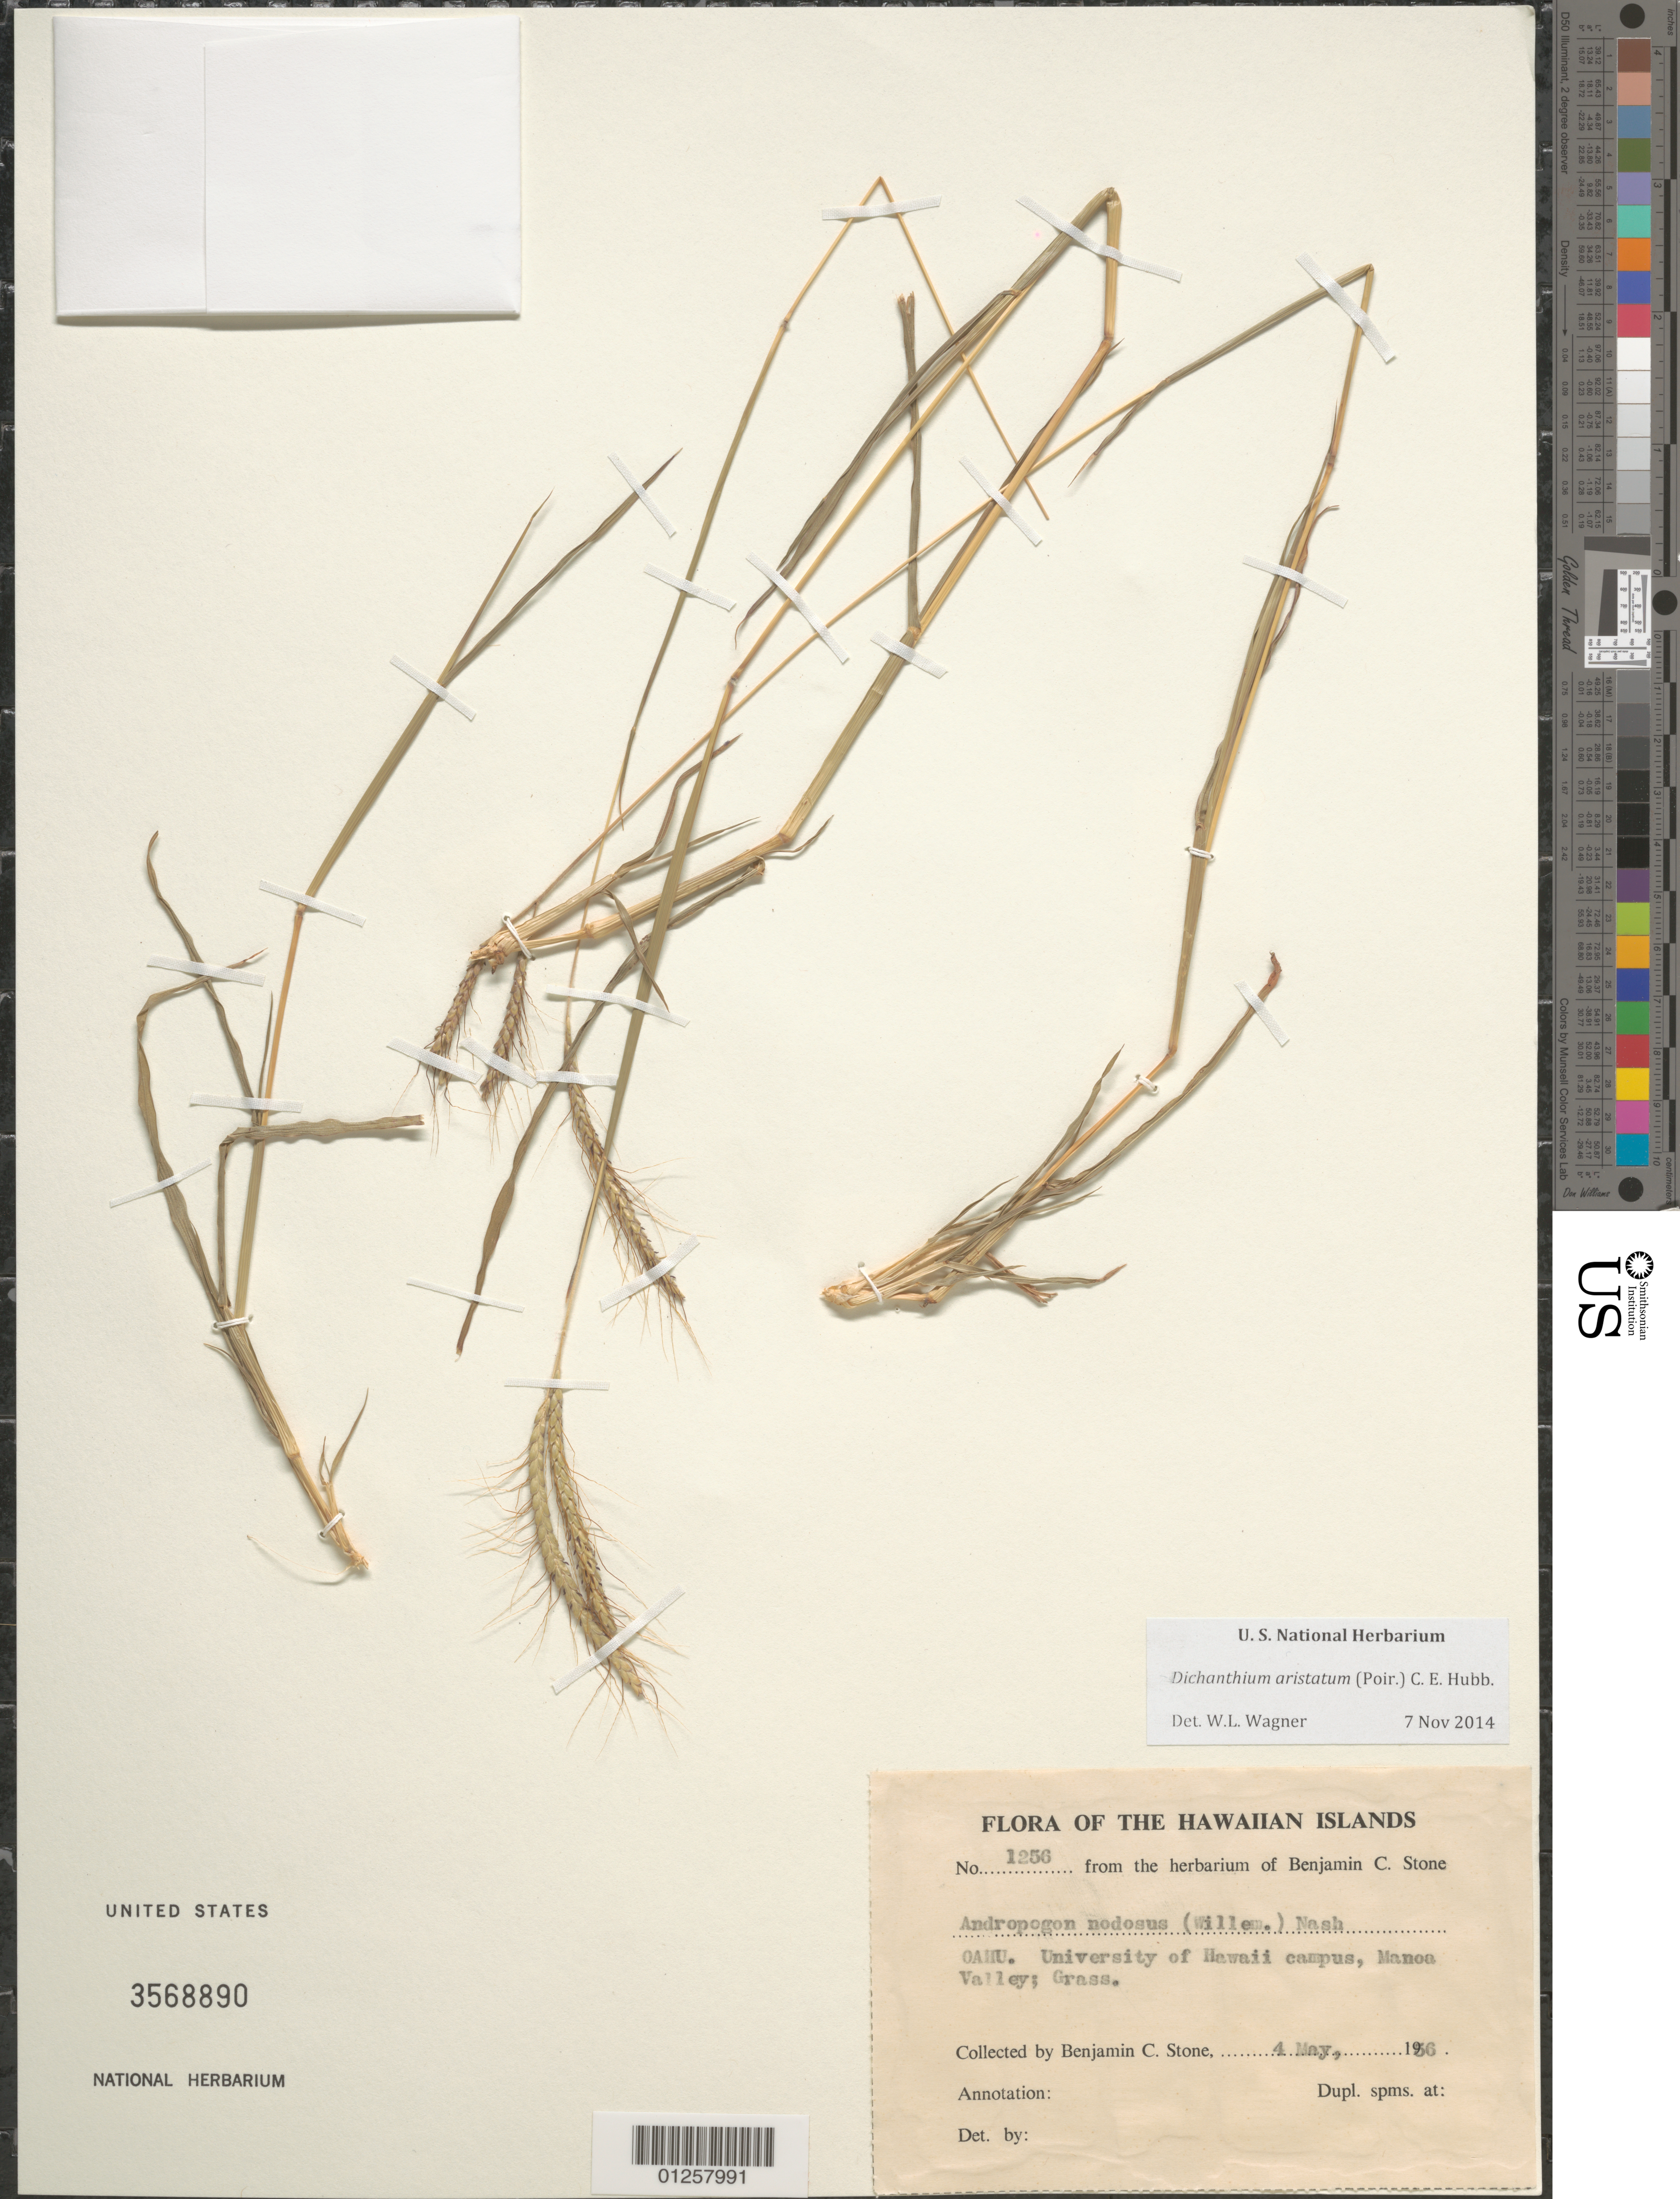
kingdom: Plantae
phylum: Tracheophyta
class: Liliopsida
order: Poales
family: Poaceae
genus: Dichanthium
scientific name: Dichanthium aristatum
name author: (Poir.) C.E. Hubb.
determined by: Wagner, W. L., (BOT), Smithsonian Institution - National Museum of Natural History (UNITED STATES)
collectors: B. C. Stone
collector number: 1256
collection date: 1960-05-04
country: United States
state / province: Hawaii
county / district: Honolulu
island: Oahu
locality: University of Hawaii Campus, Manoa Valley.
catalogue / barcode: US 3568890